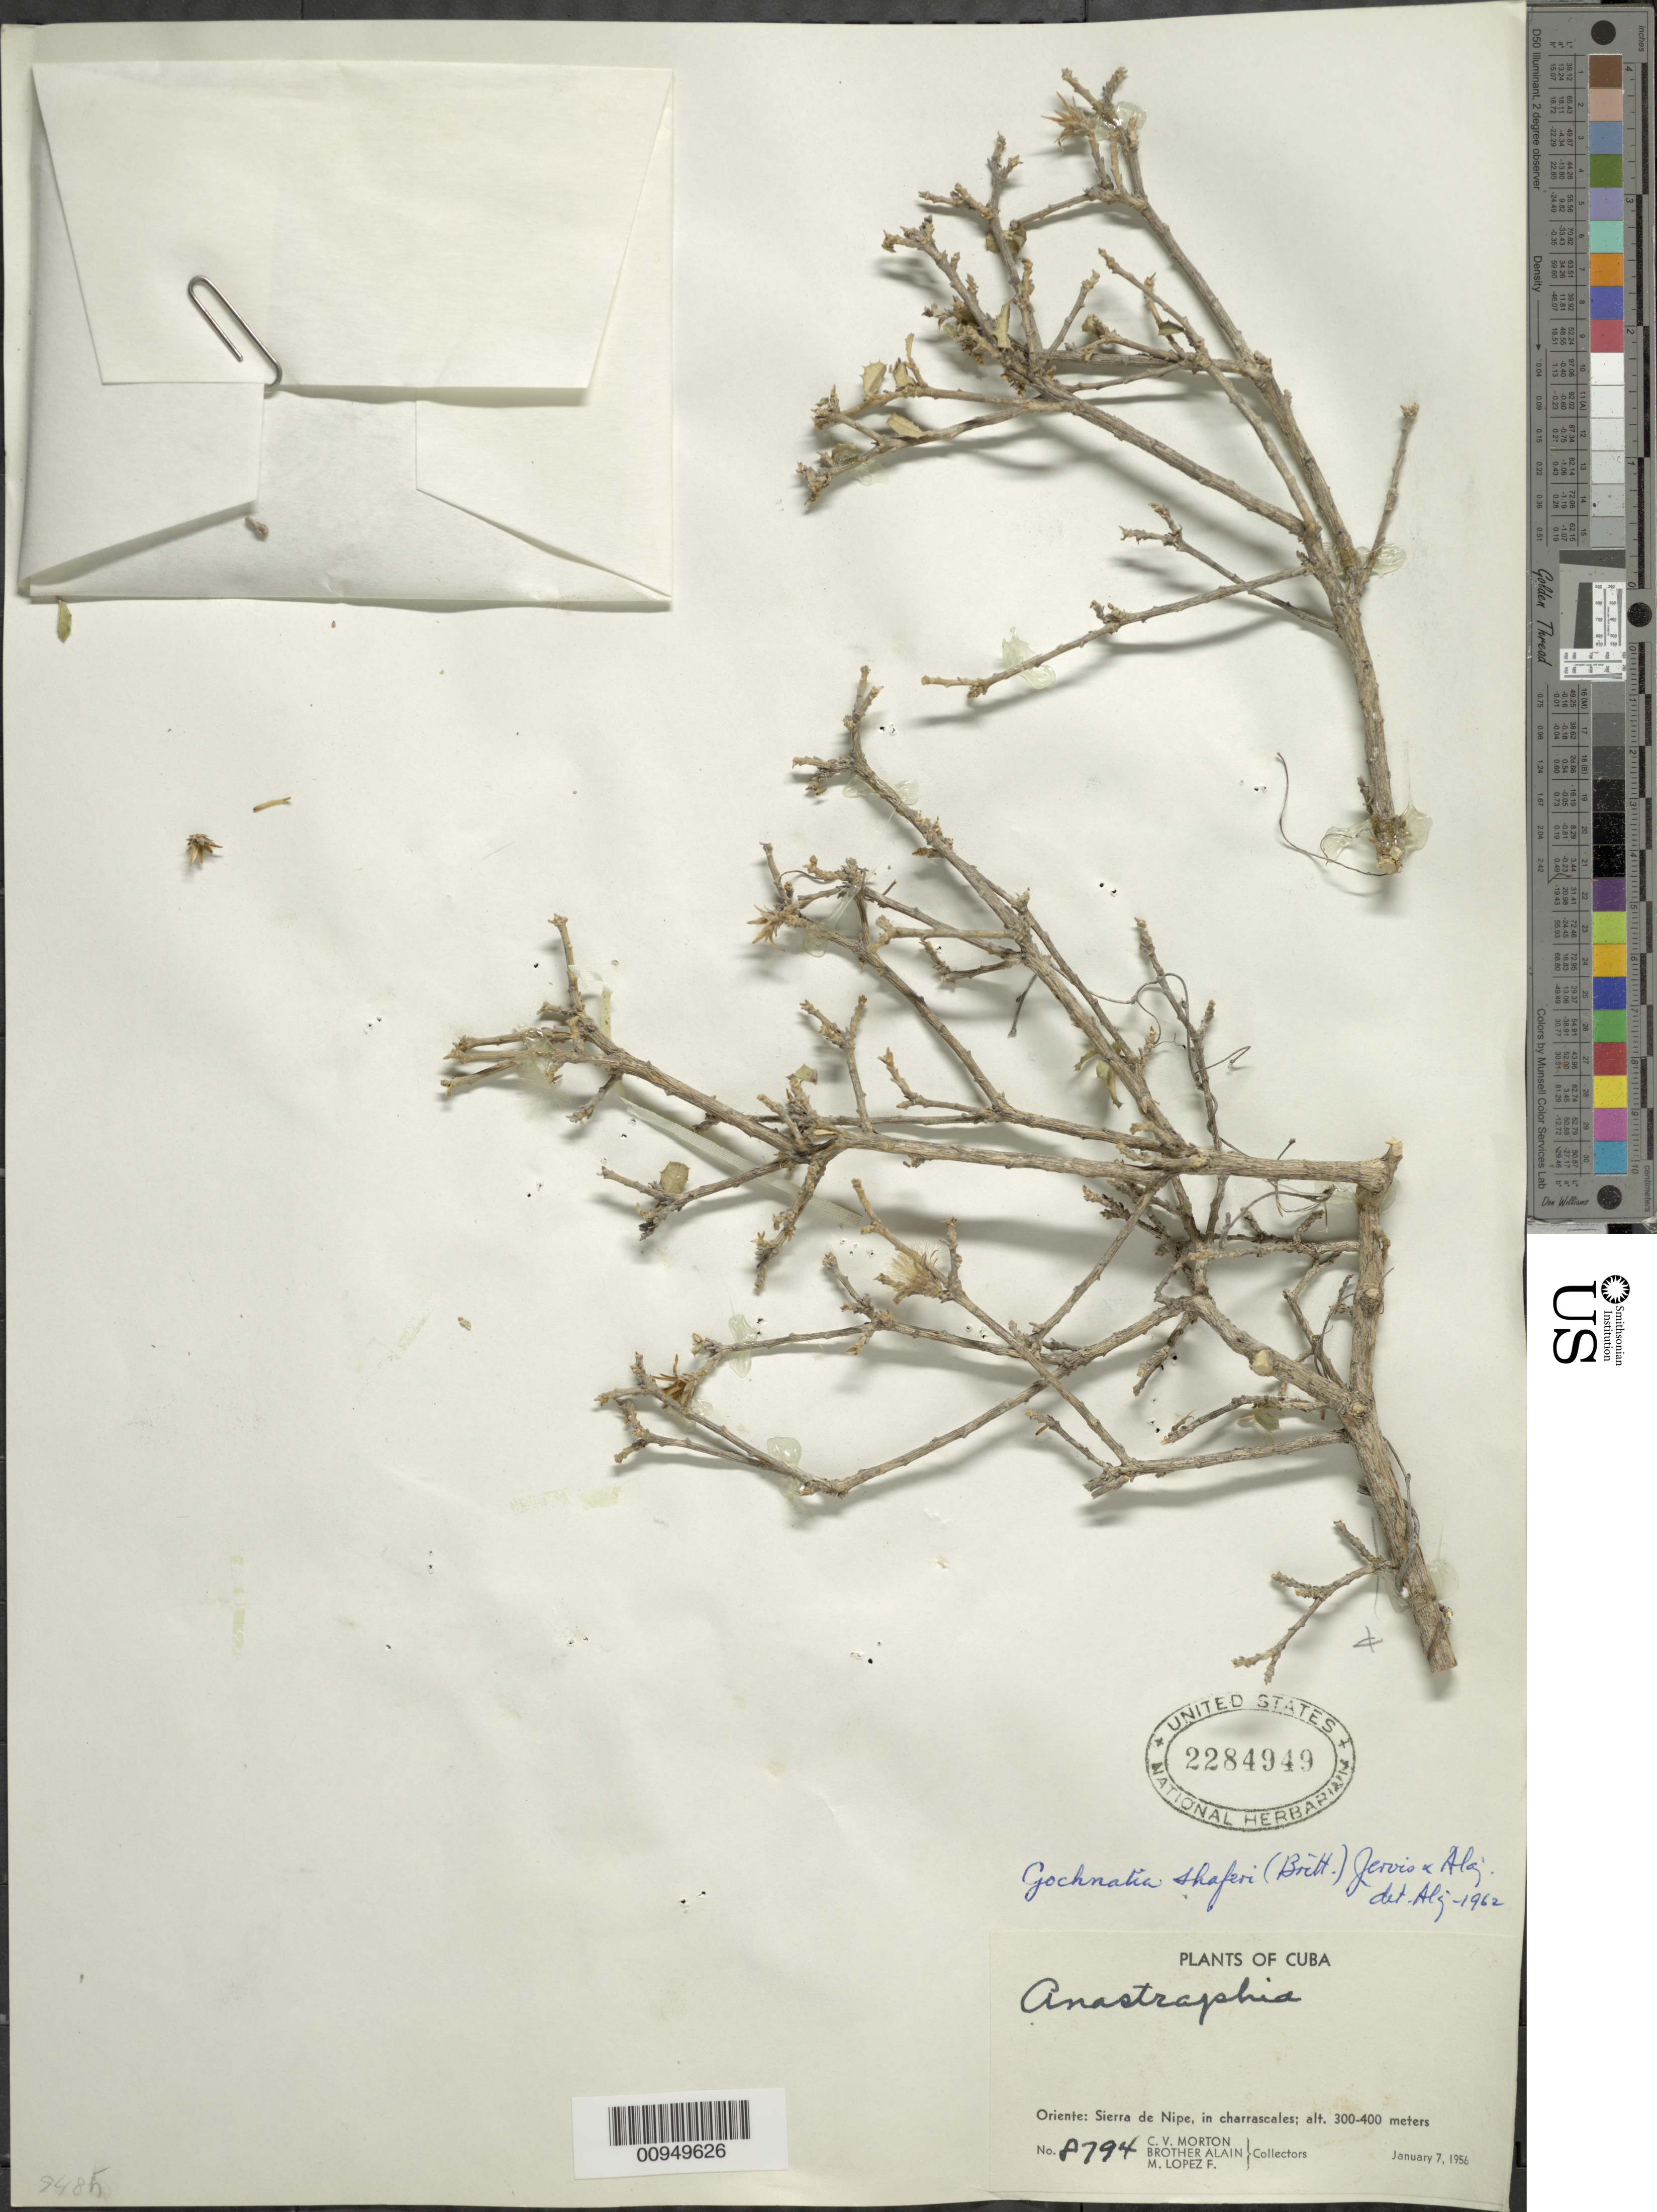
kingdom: Plantae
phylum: Tracheophyta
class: Magnoliopsida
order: Asterales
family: Asteraceae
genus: Anastraphia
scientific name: Anastraphia shaferi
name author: Britton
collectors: C. V. Morton, A. H. Liogier & M. Lopéz-F.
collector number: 8794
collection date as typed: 07 Jan 1956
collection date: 1956-01-07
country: Cuba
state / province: Holguín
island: Cuba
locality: Sierra de Nipe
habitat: In charrascales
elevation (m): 300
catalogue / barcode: US 2284949